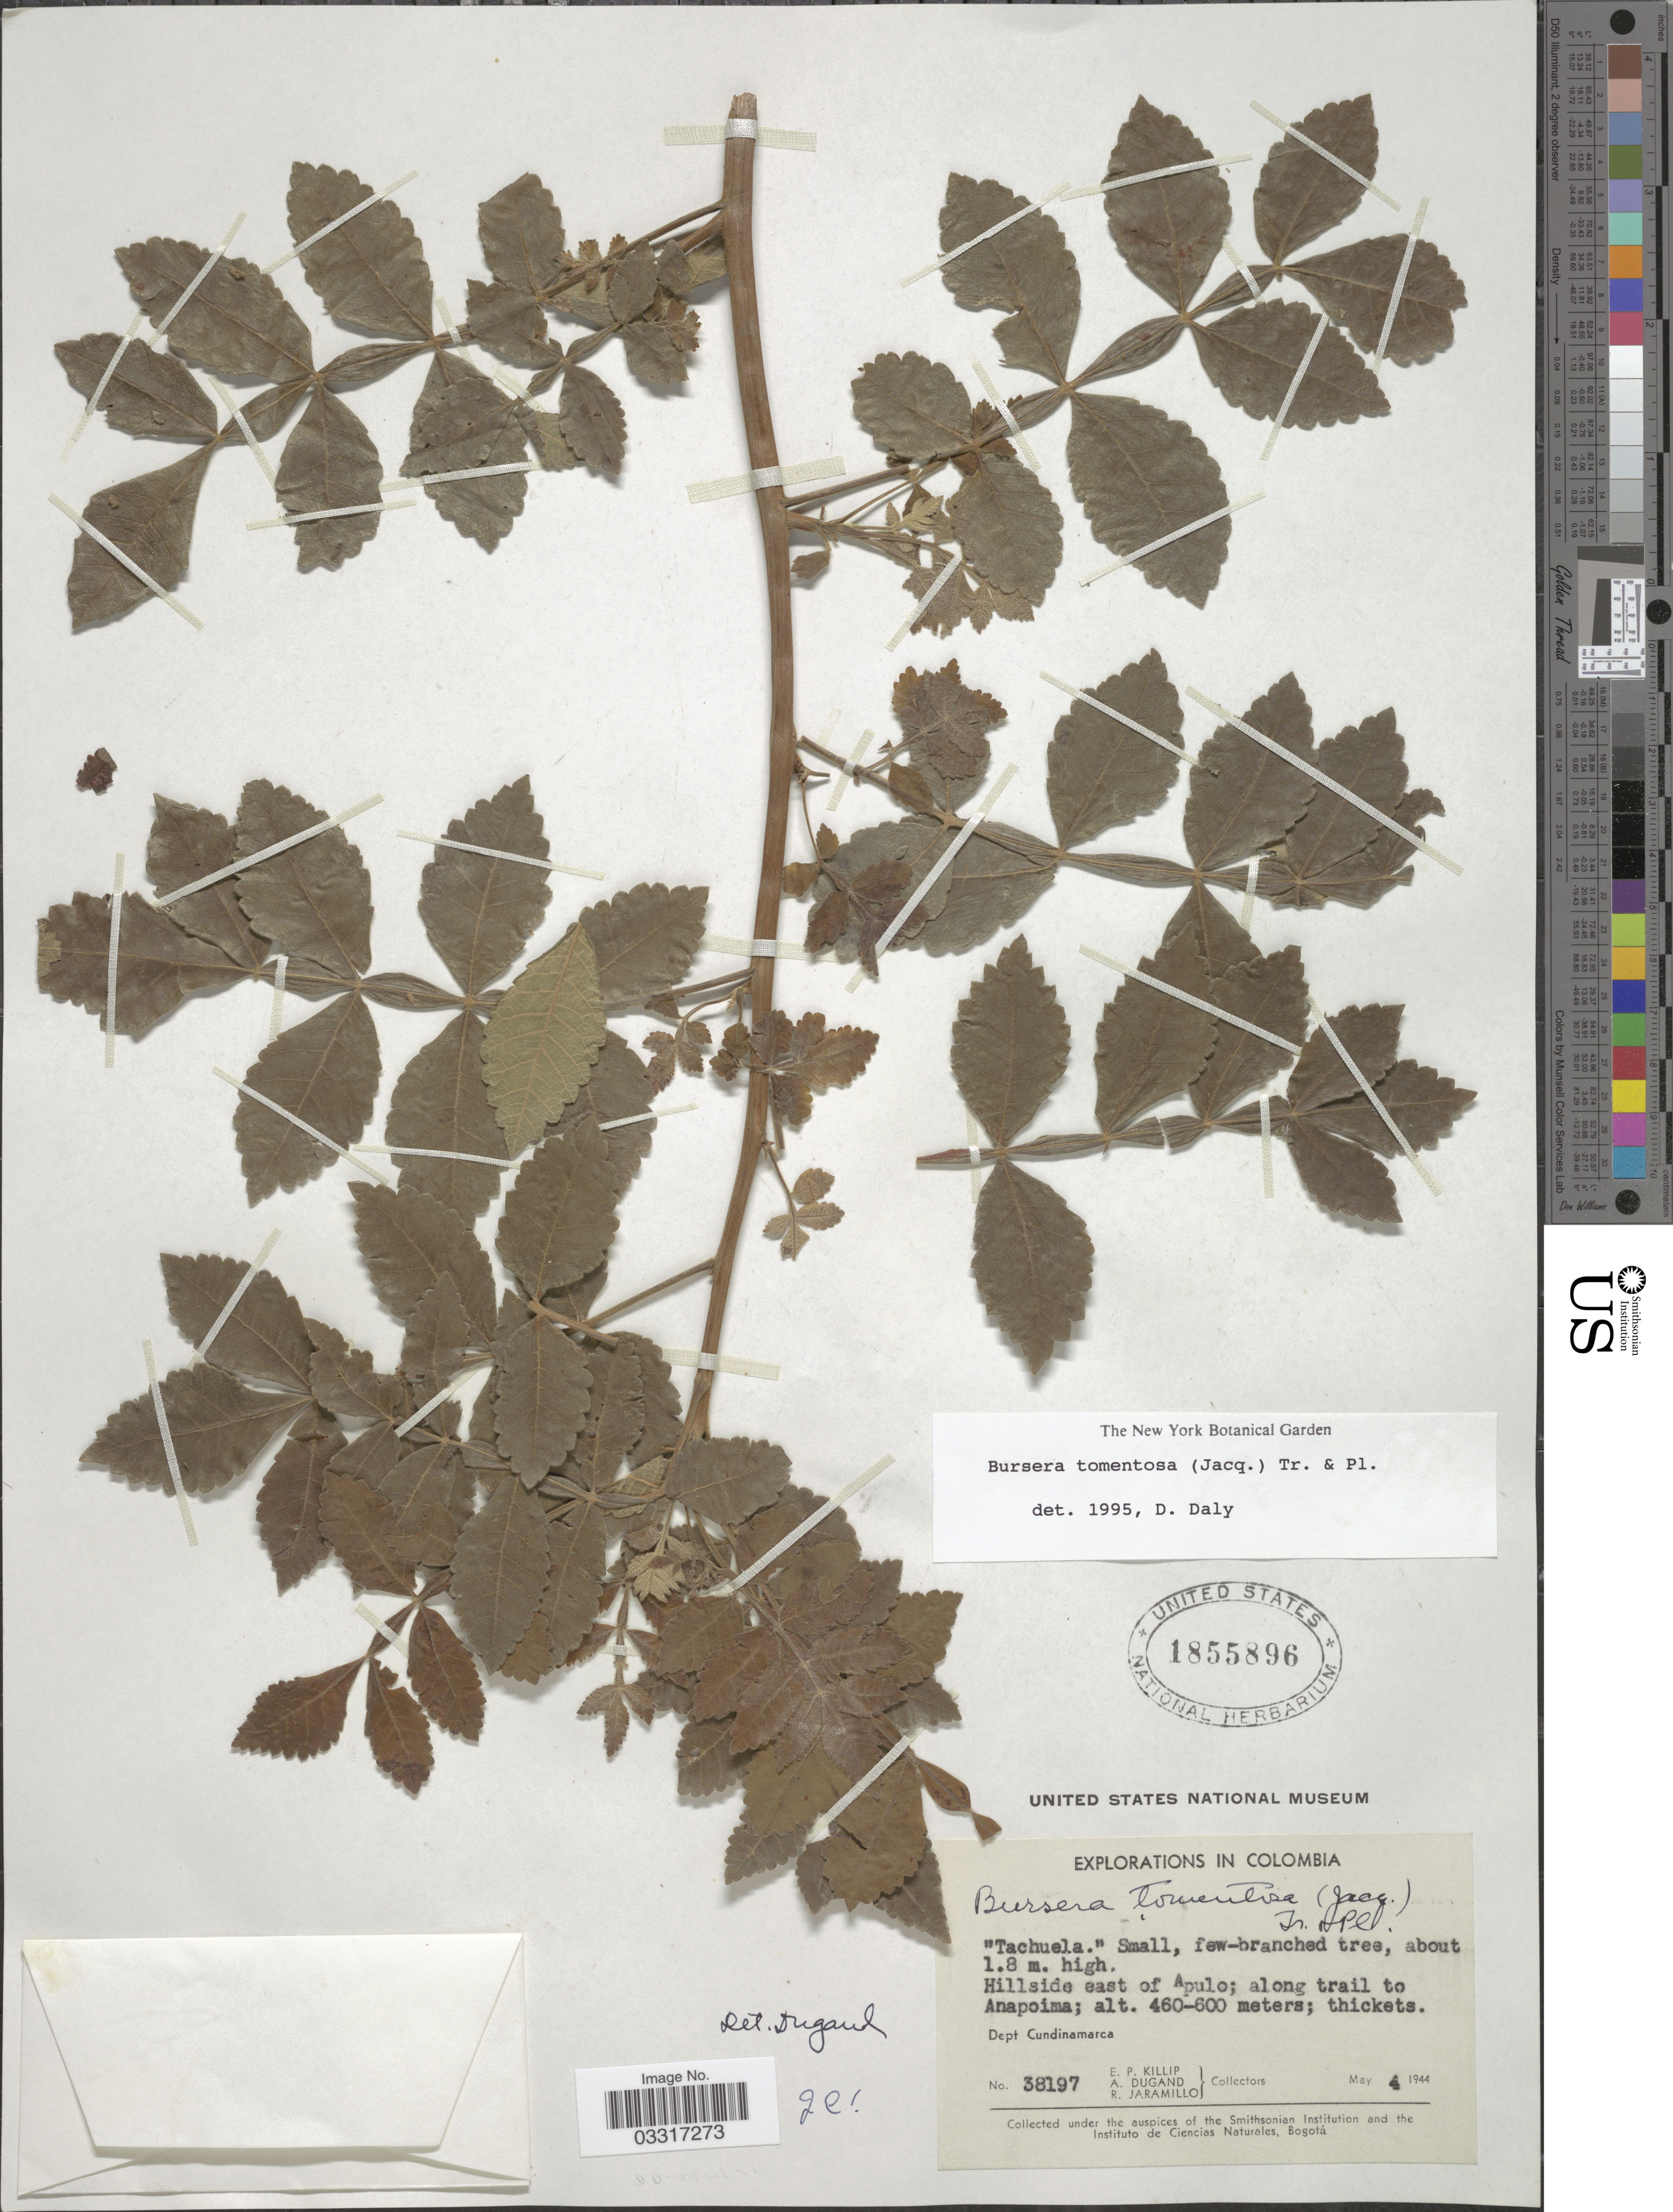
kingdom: Plantae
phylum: Tracheophyta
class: Magnoliopsida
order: Sapindales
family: Burseraceae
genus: Bursera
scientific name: Bursera tomentosa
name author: (Jacq.) Triana & Planch.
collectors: E. P. Killip, A. Dugand & R. Jaramillo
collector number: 38197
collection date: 1944-05-04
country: Colombia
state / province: Cundinamarca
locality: Hillside east of Apulo; along trail to Anapoima. Dept. Cundinamarca.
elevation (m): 460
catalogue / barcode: US 1855896